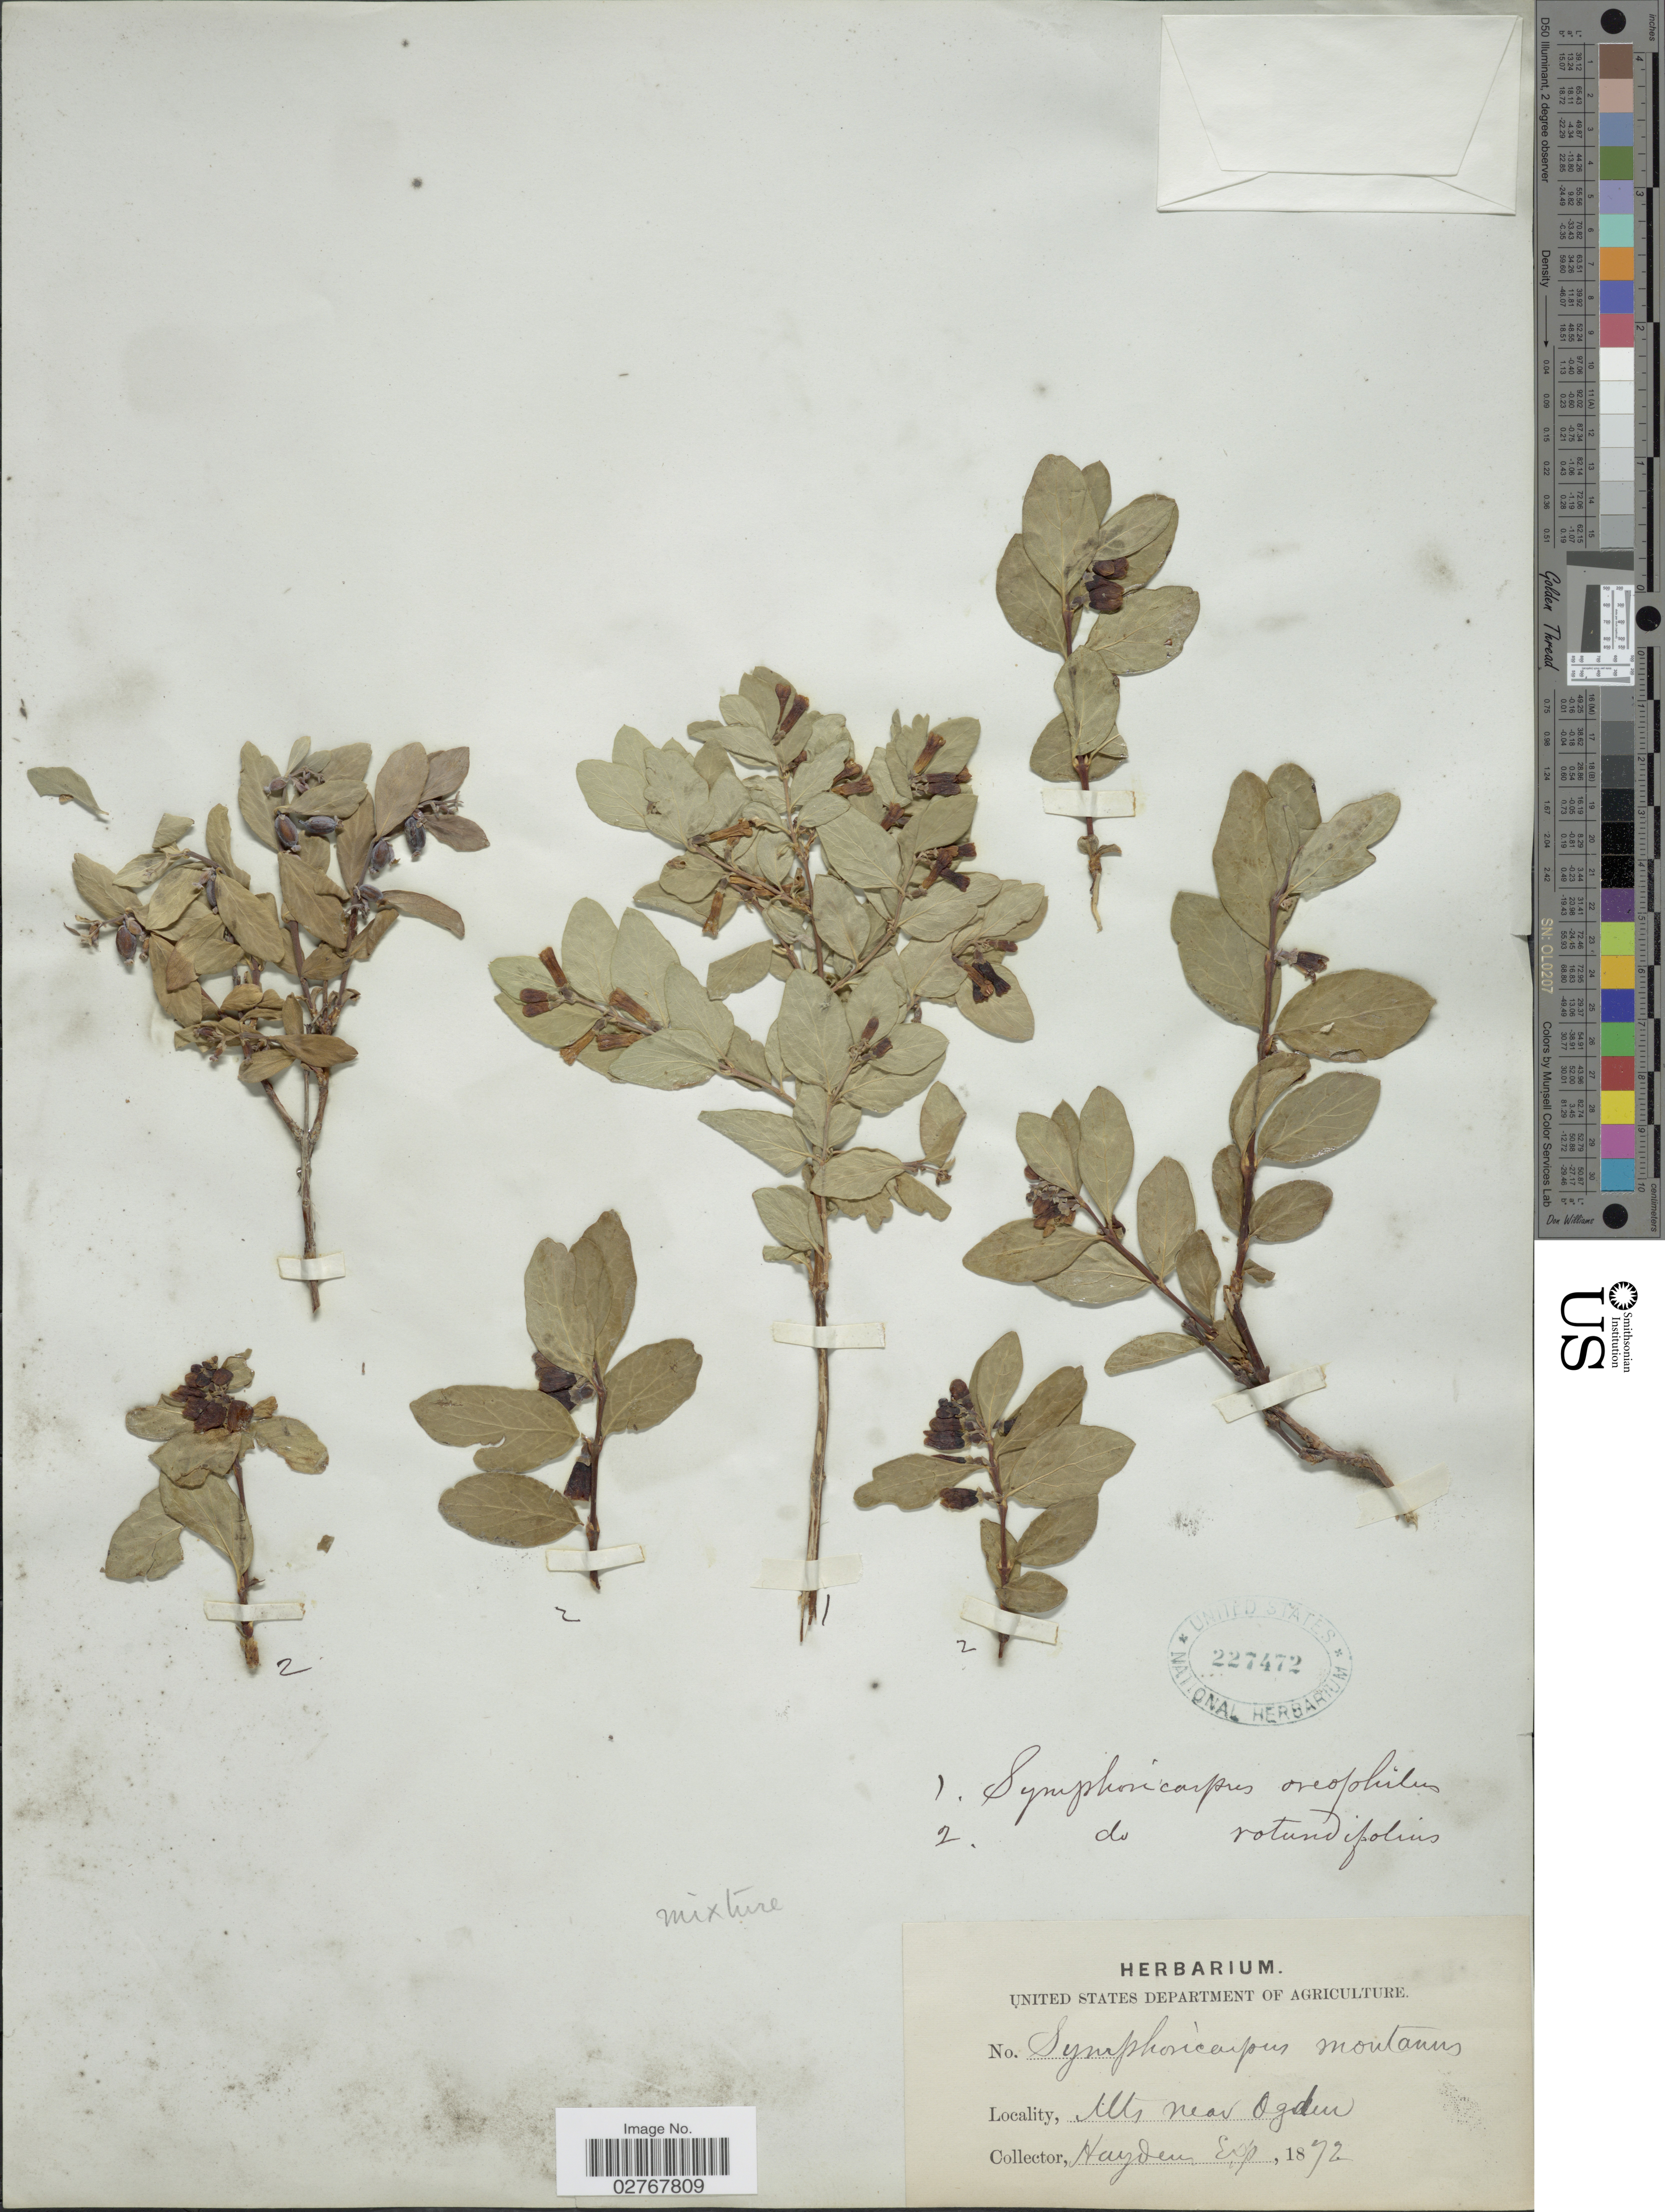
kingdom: Plantae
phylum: Tracheophyta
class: Magnoliopsida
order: Dipsacales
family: Caprifoliaceae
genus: Symphoricarpos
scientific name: Symphoricarpos rotundifolius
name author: A. Gray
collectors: Hayden Exped.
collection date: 1872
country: United States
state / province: Utah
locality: Mts near Ogden.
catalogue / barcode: US 227472